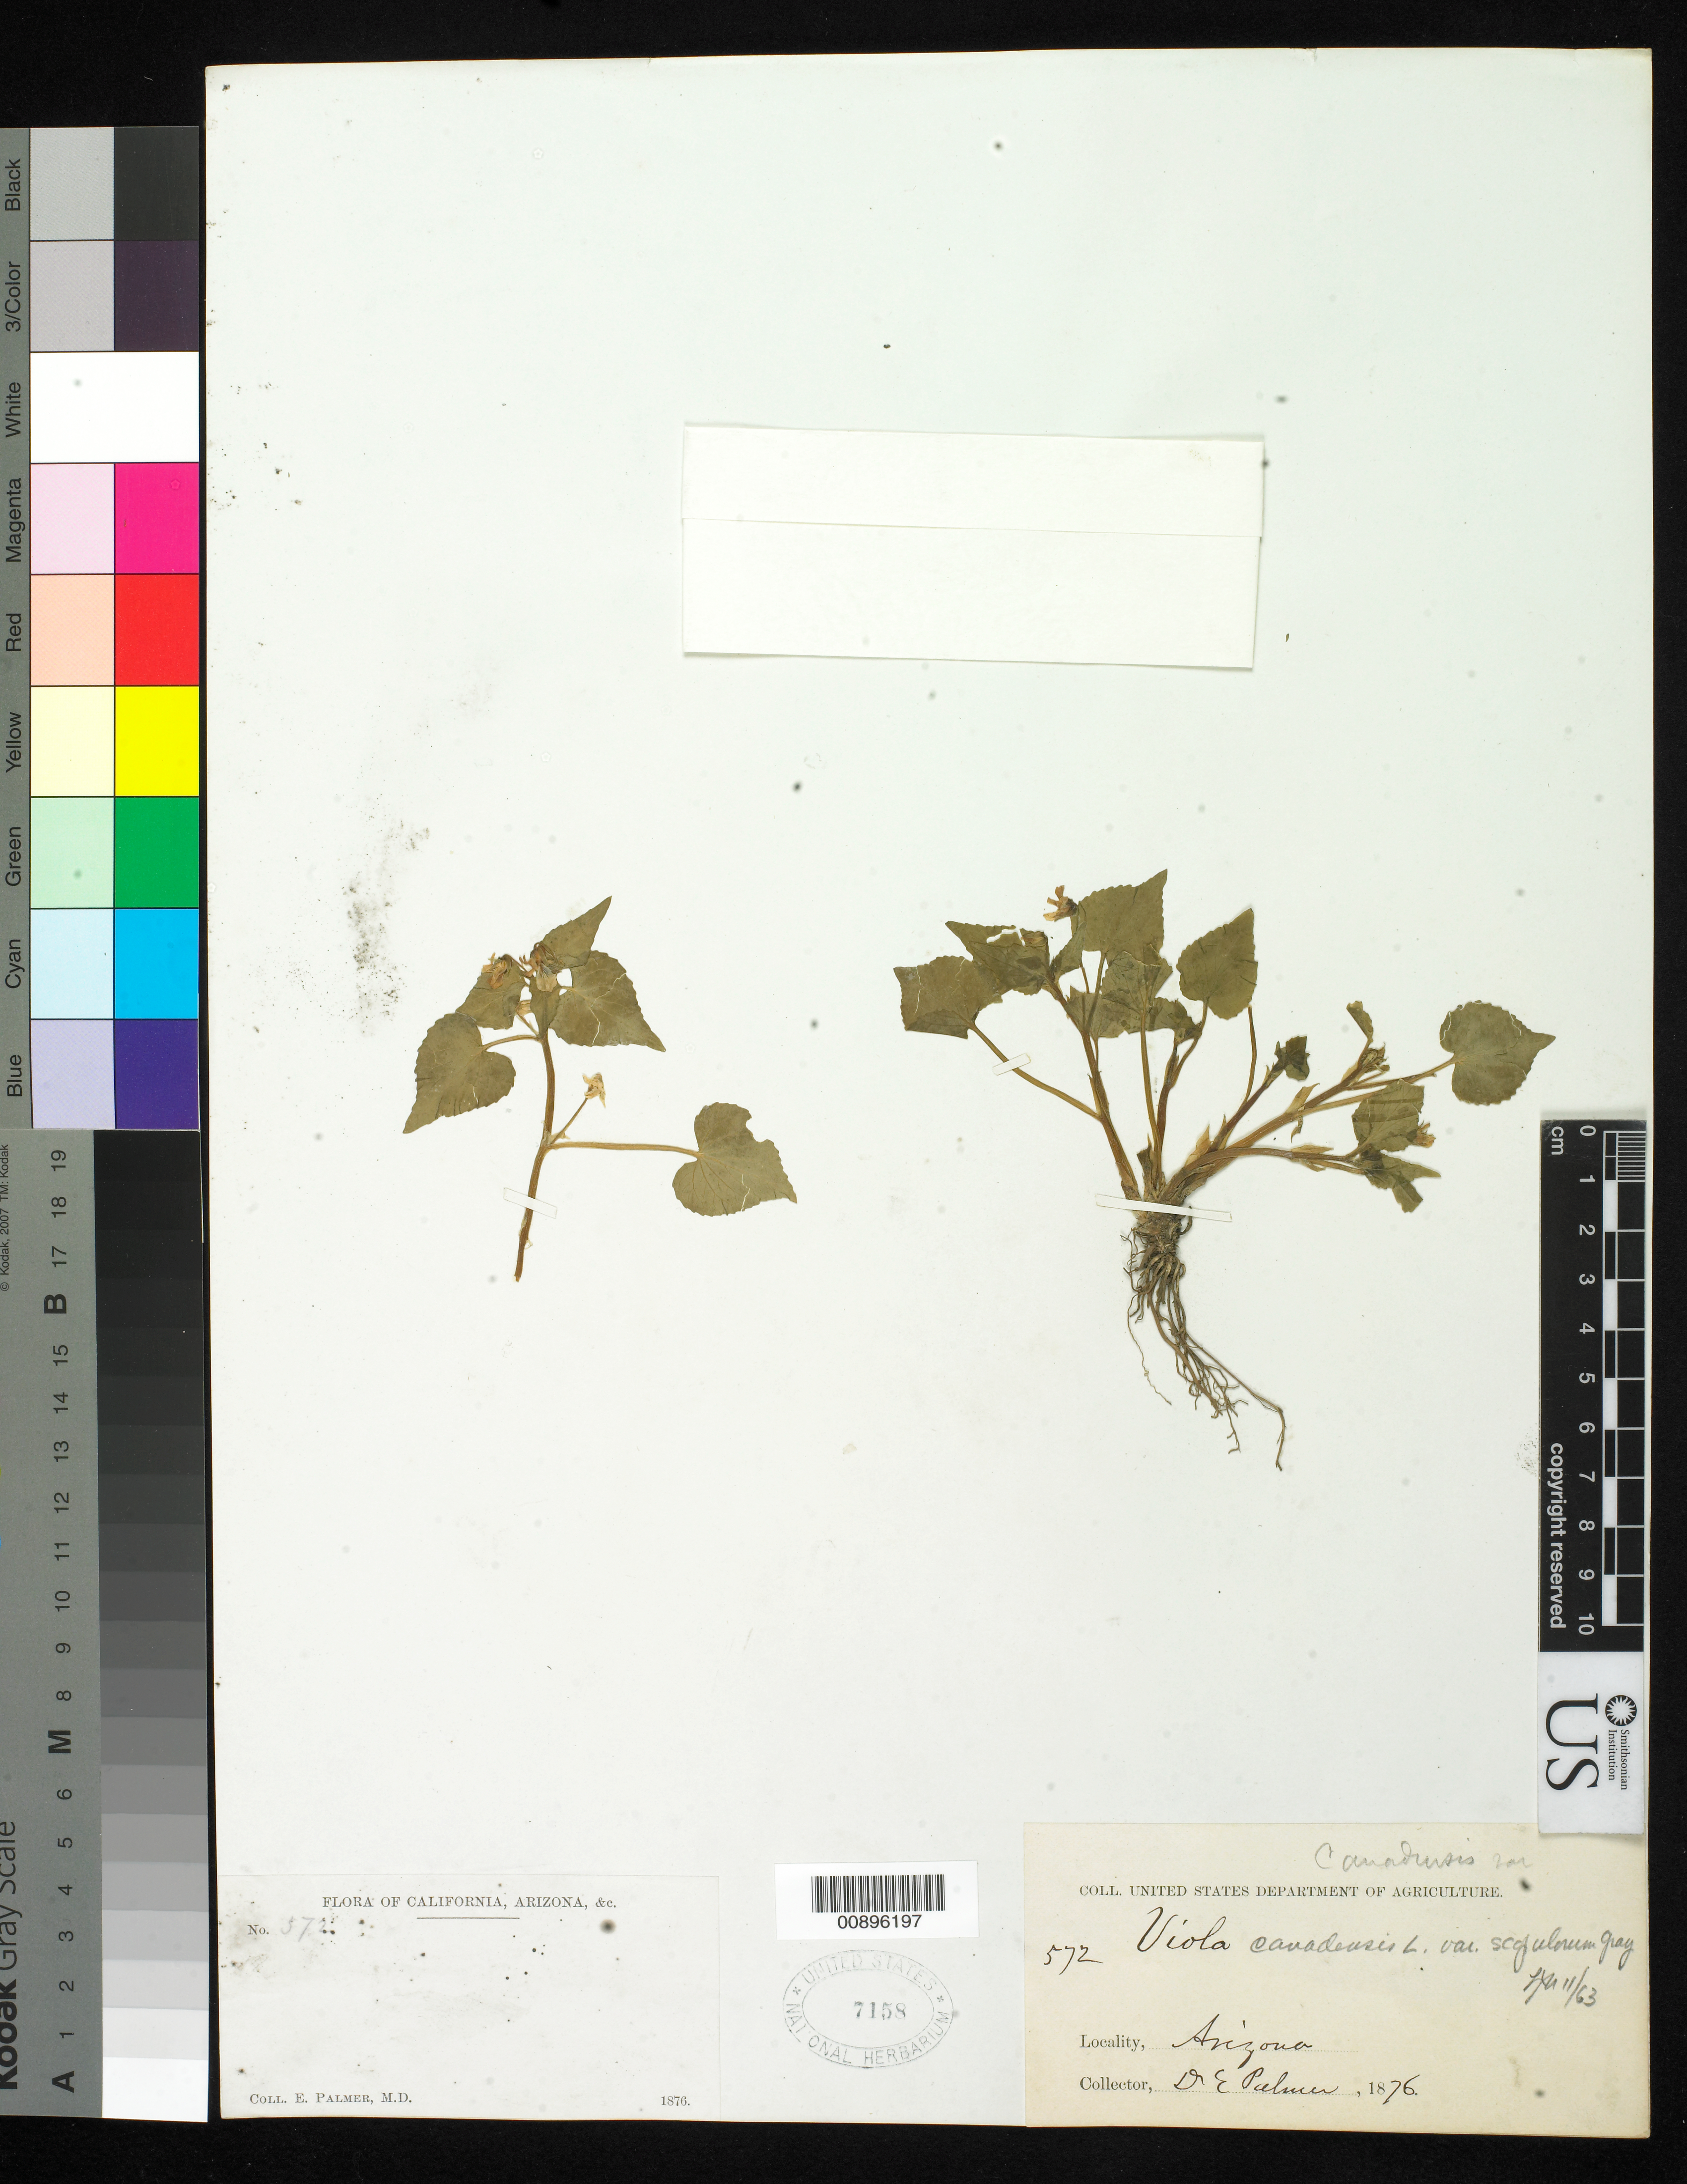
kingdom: Plantae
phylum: Tracheophyta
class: Magnoliopsida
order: Malpighiales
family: Violaceae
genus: Viola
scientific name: Viola canadensis var. scopulorum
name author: A. Gray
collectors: E. Palmer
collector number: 572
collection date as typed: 1876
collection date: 1876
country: United States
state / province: Arizona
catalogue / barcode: US 7158